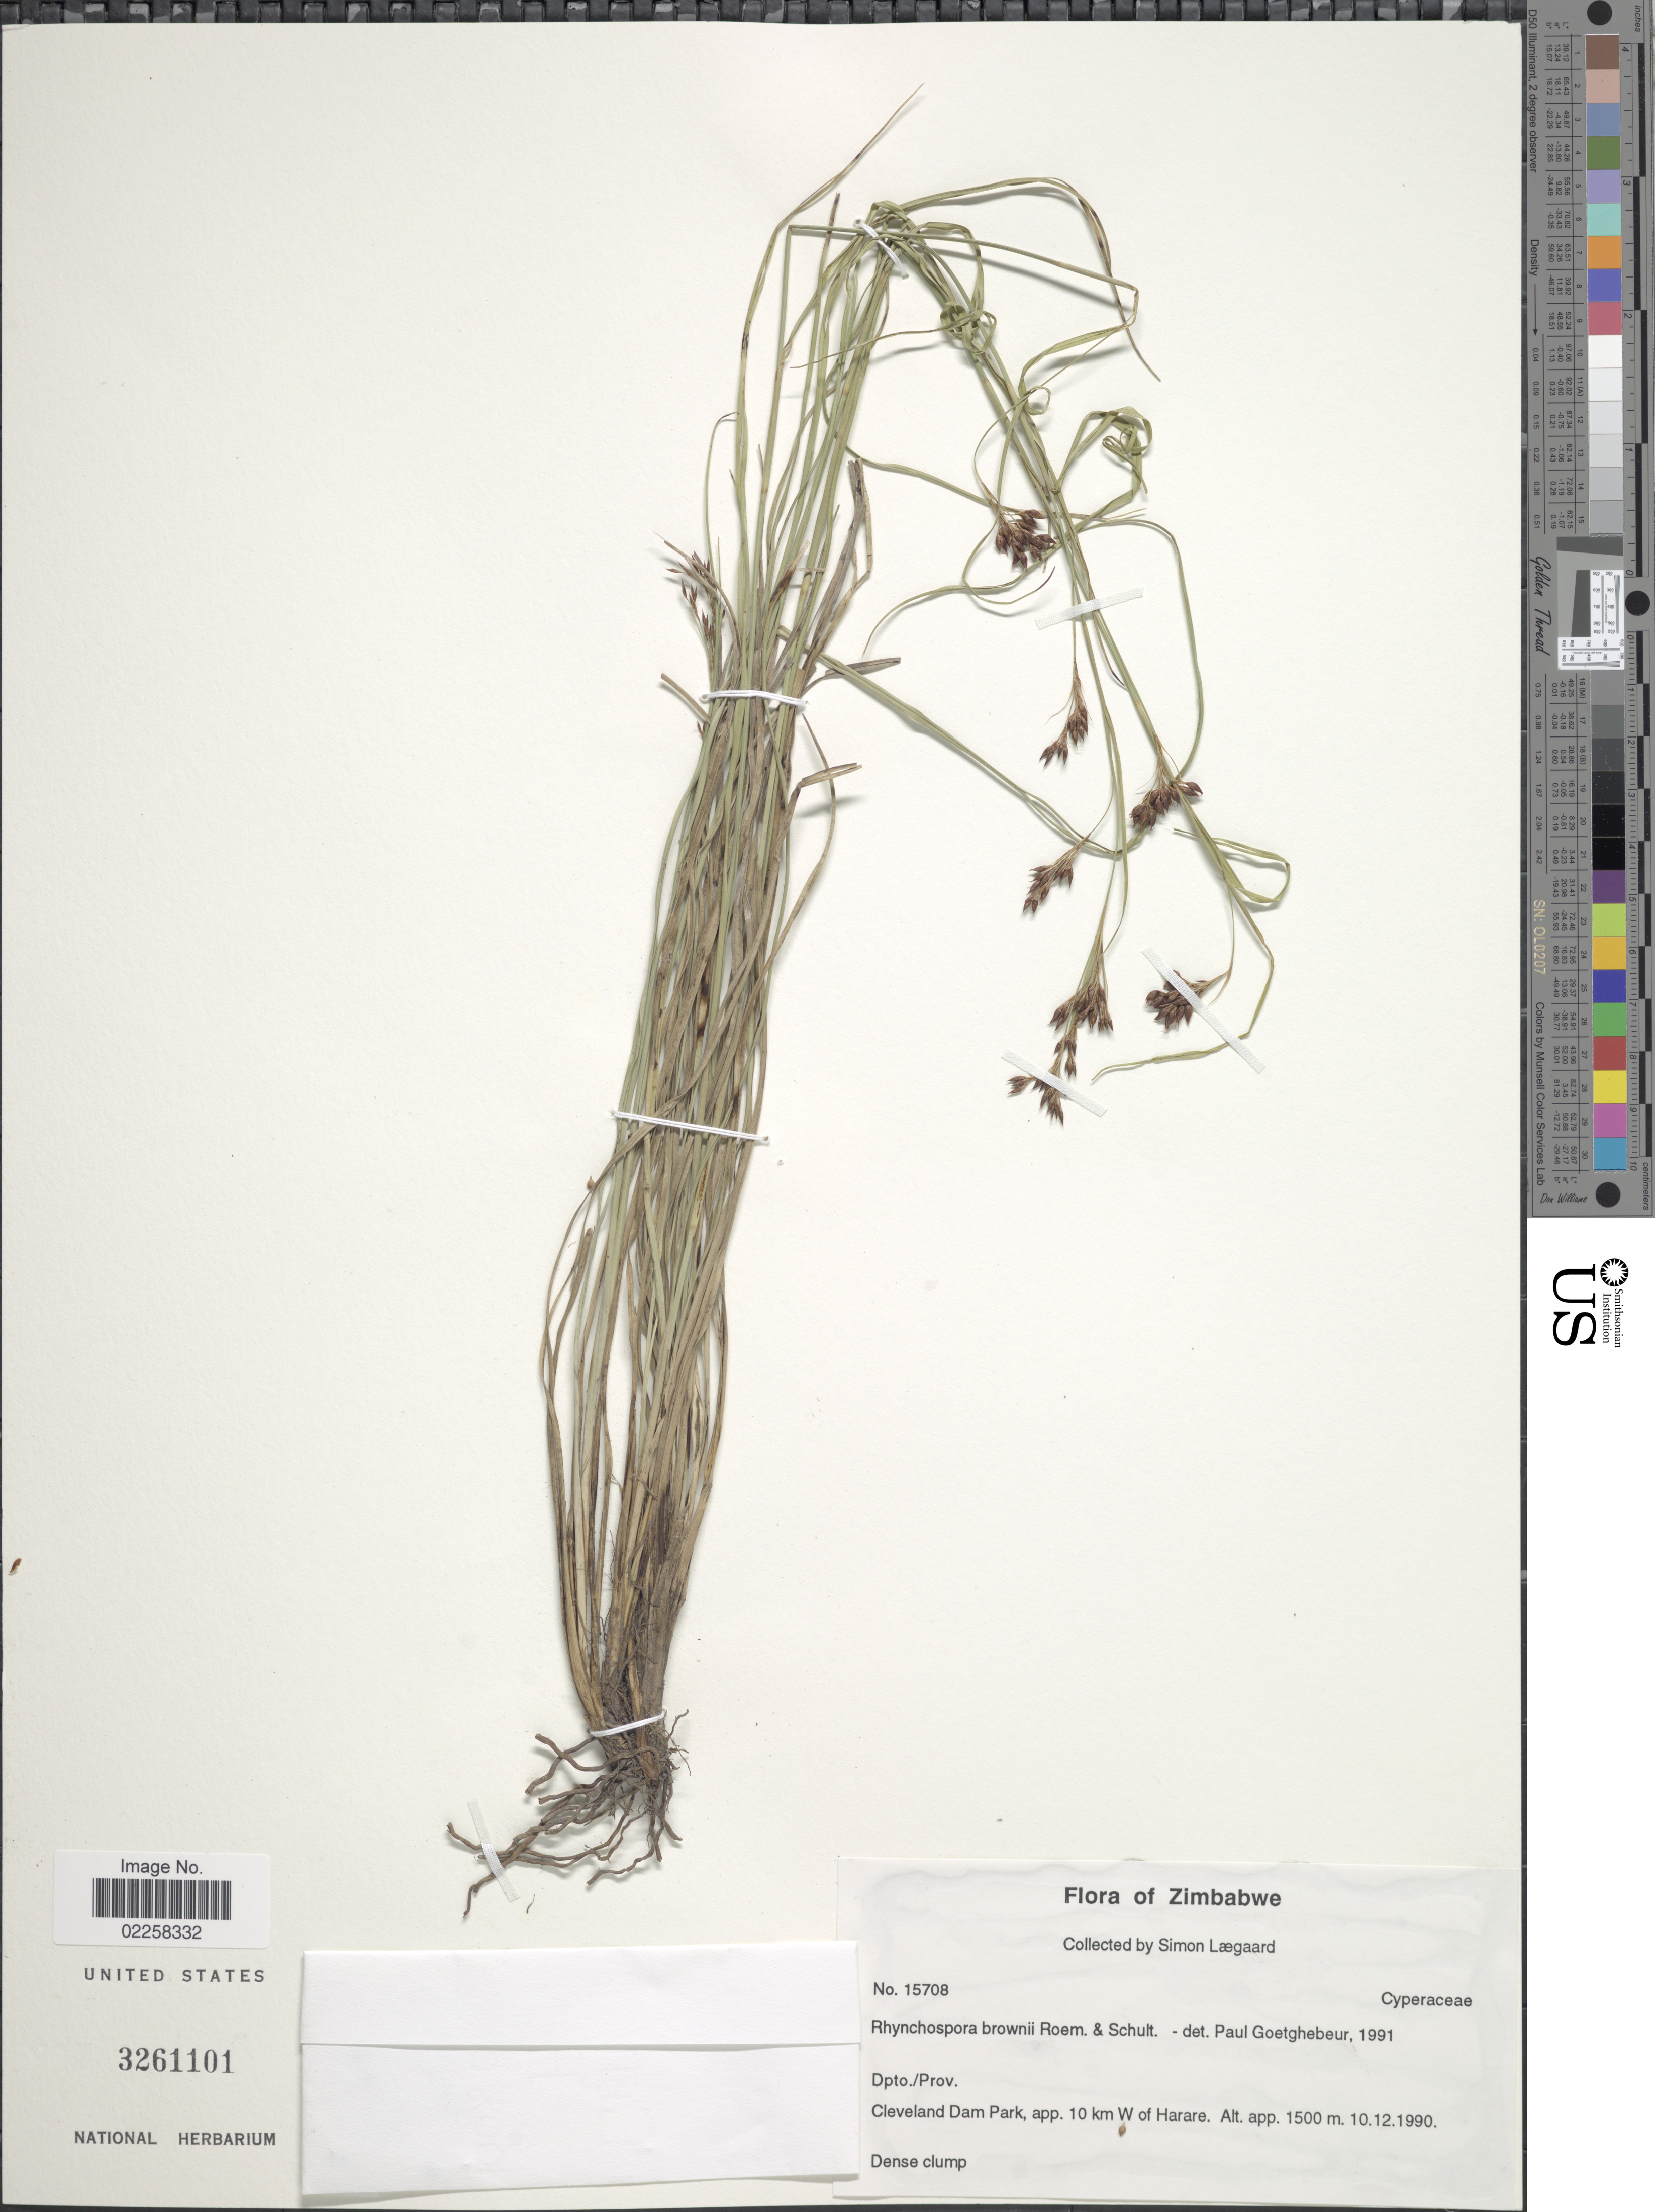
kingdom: Plantae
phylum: Tracheophyta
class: Liliopsida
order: Poales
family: Cyperaceae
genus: Rhynchospora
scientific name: Rhynchospora brownii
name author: Roem. & Schult.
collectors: S. Lægaard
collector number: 15708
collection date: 1990-12-10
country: Zimbabwe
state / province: Harare (city)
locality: Cleveland Dam Park, app. 10 km W of Harare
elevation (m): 1500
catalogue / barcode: US 3261101